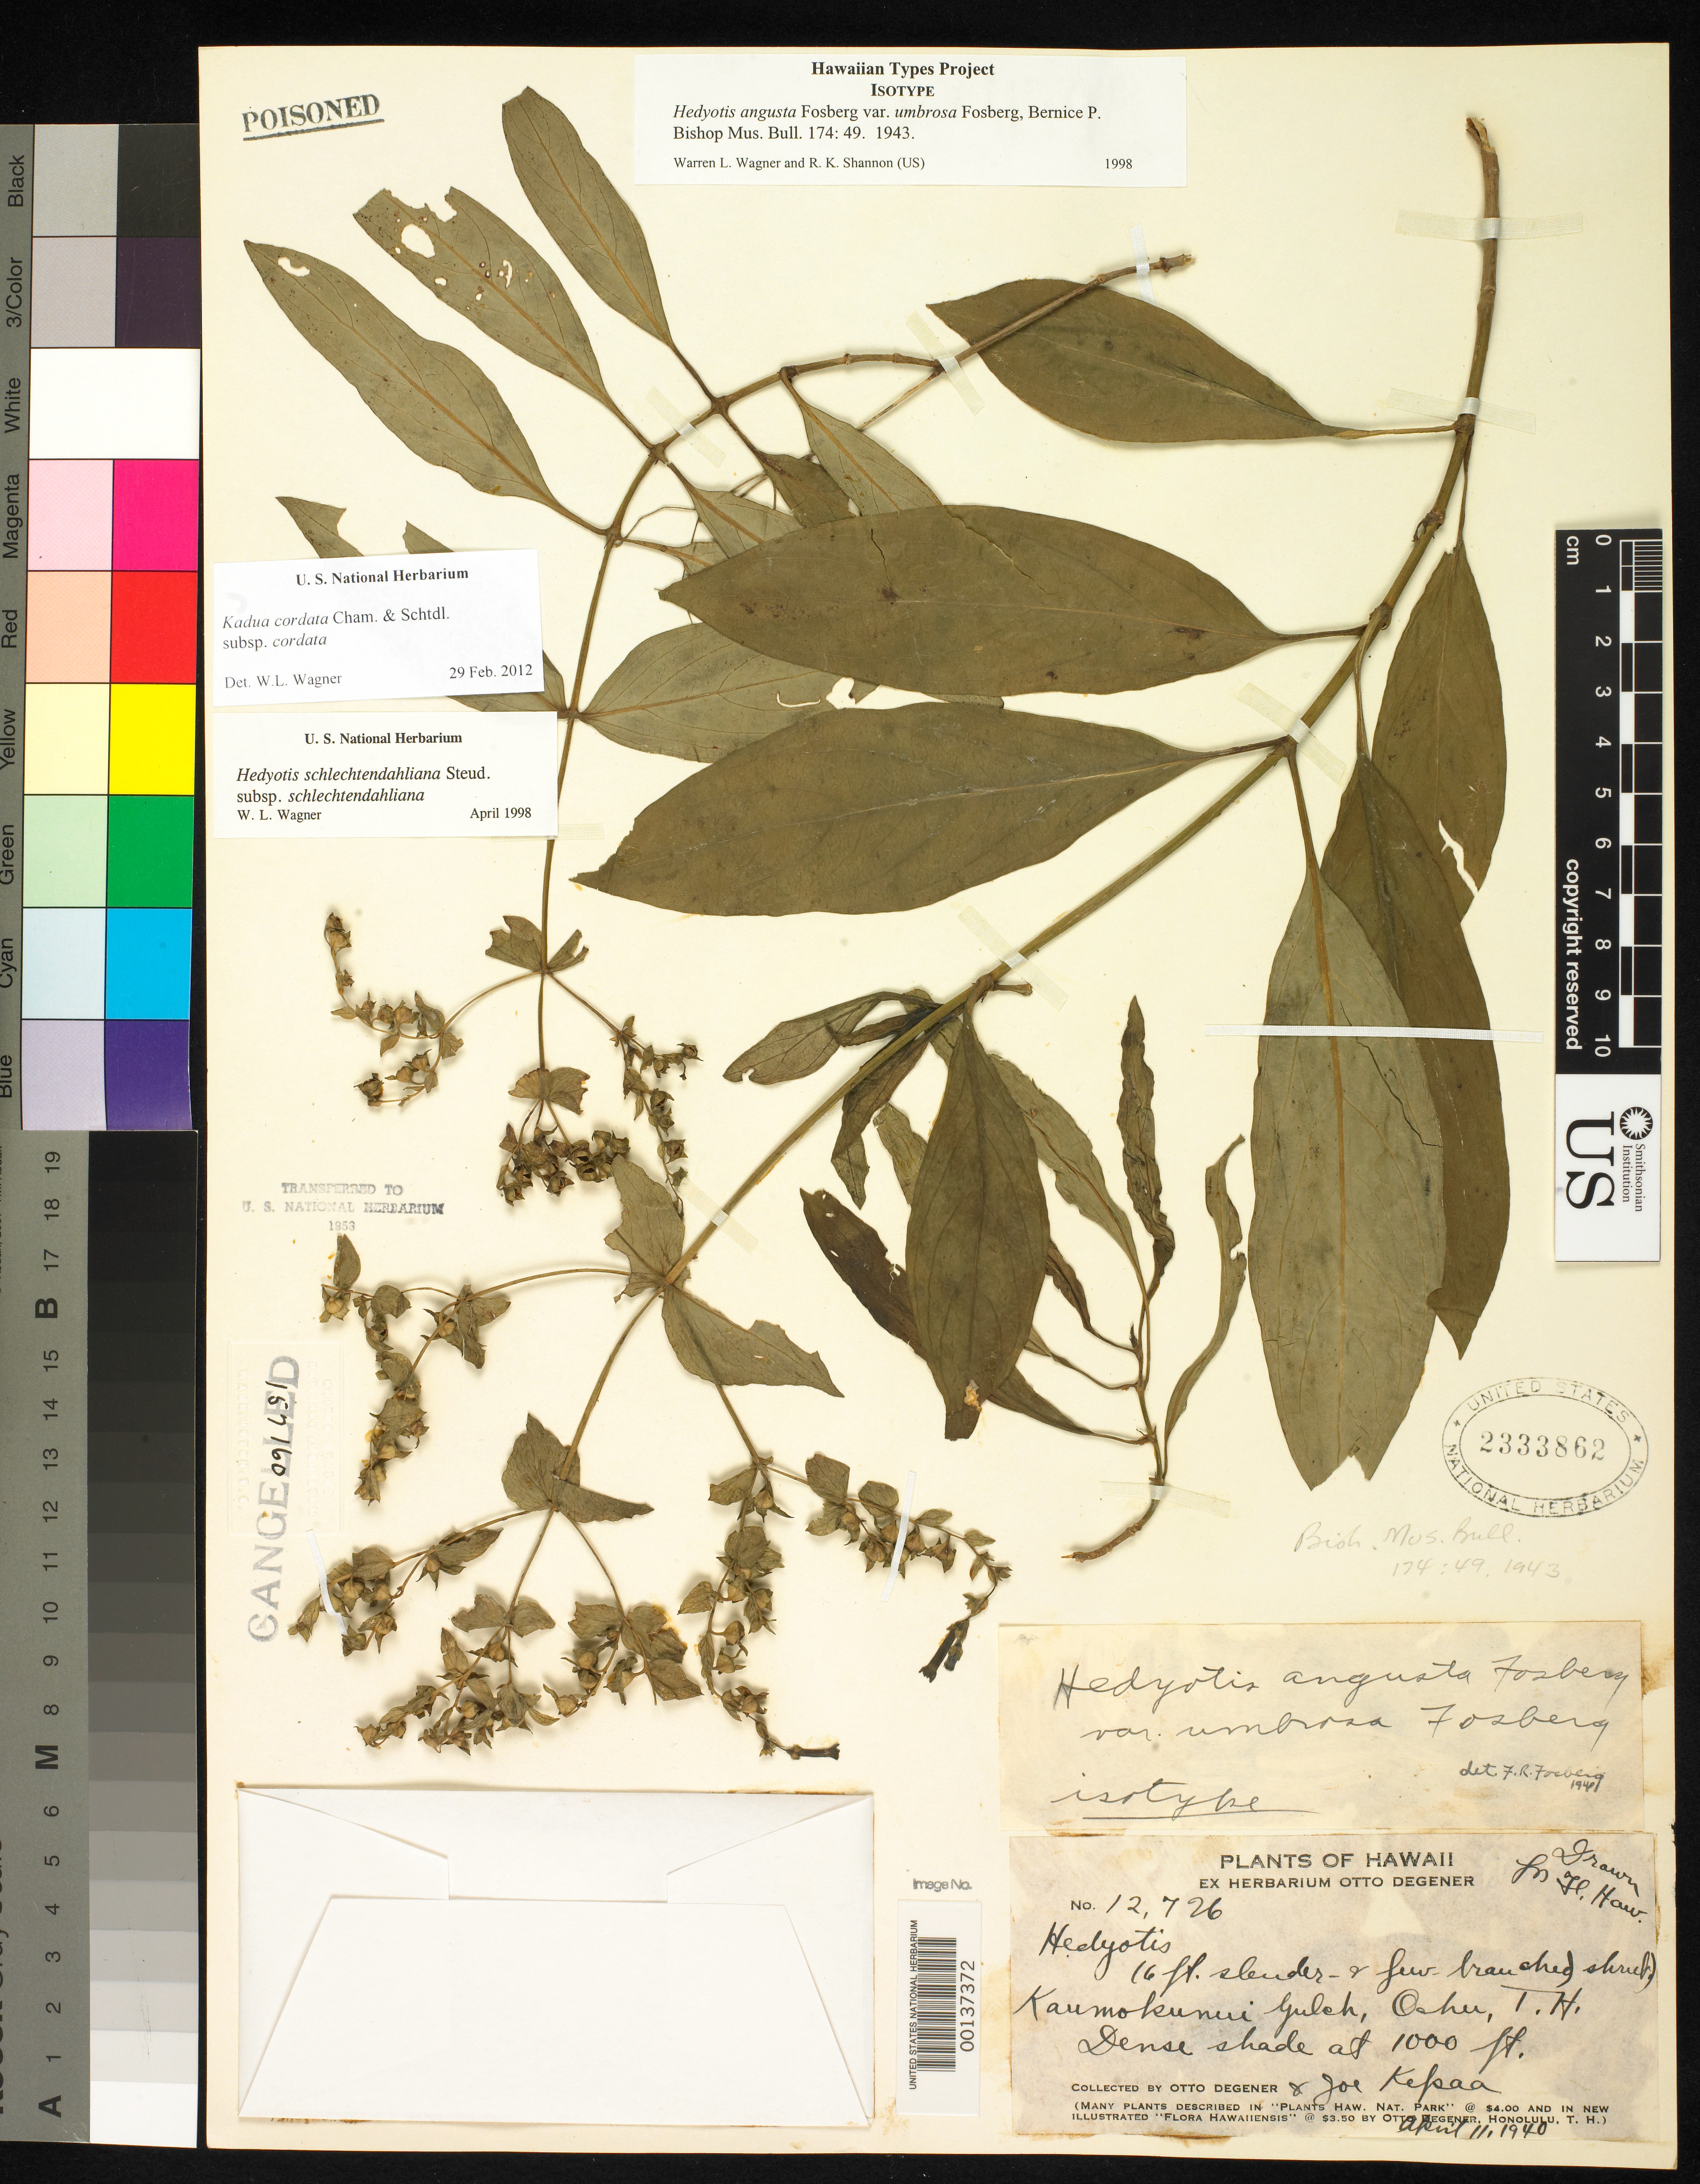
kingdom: Plantae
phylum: Tracheophyta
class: Magnoliopsida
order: Gentianales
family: Rubiaceae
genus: Hedyotis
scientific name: Hedyotis angusta var. umbrosa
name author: Fosberg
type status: Isotype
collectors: O. Degener & J. Kepaa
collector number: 12726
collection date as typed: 11 Apr 1940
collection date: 1940-04-11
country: United States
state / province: Hawaii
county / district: Honolulu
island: Oahu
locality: Kaumokunui Gulch.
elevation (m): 305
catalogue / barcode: US 2333862